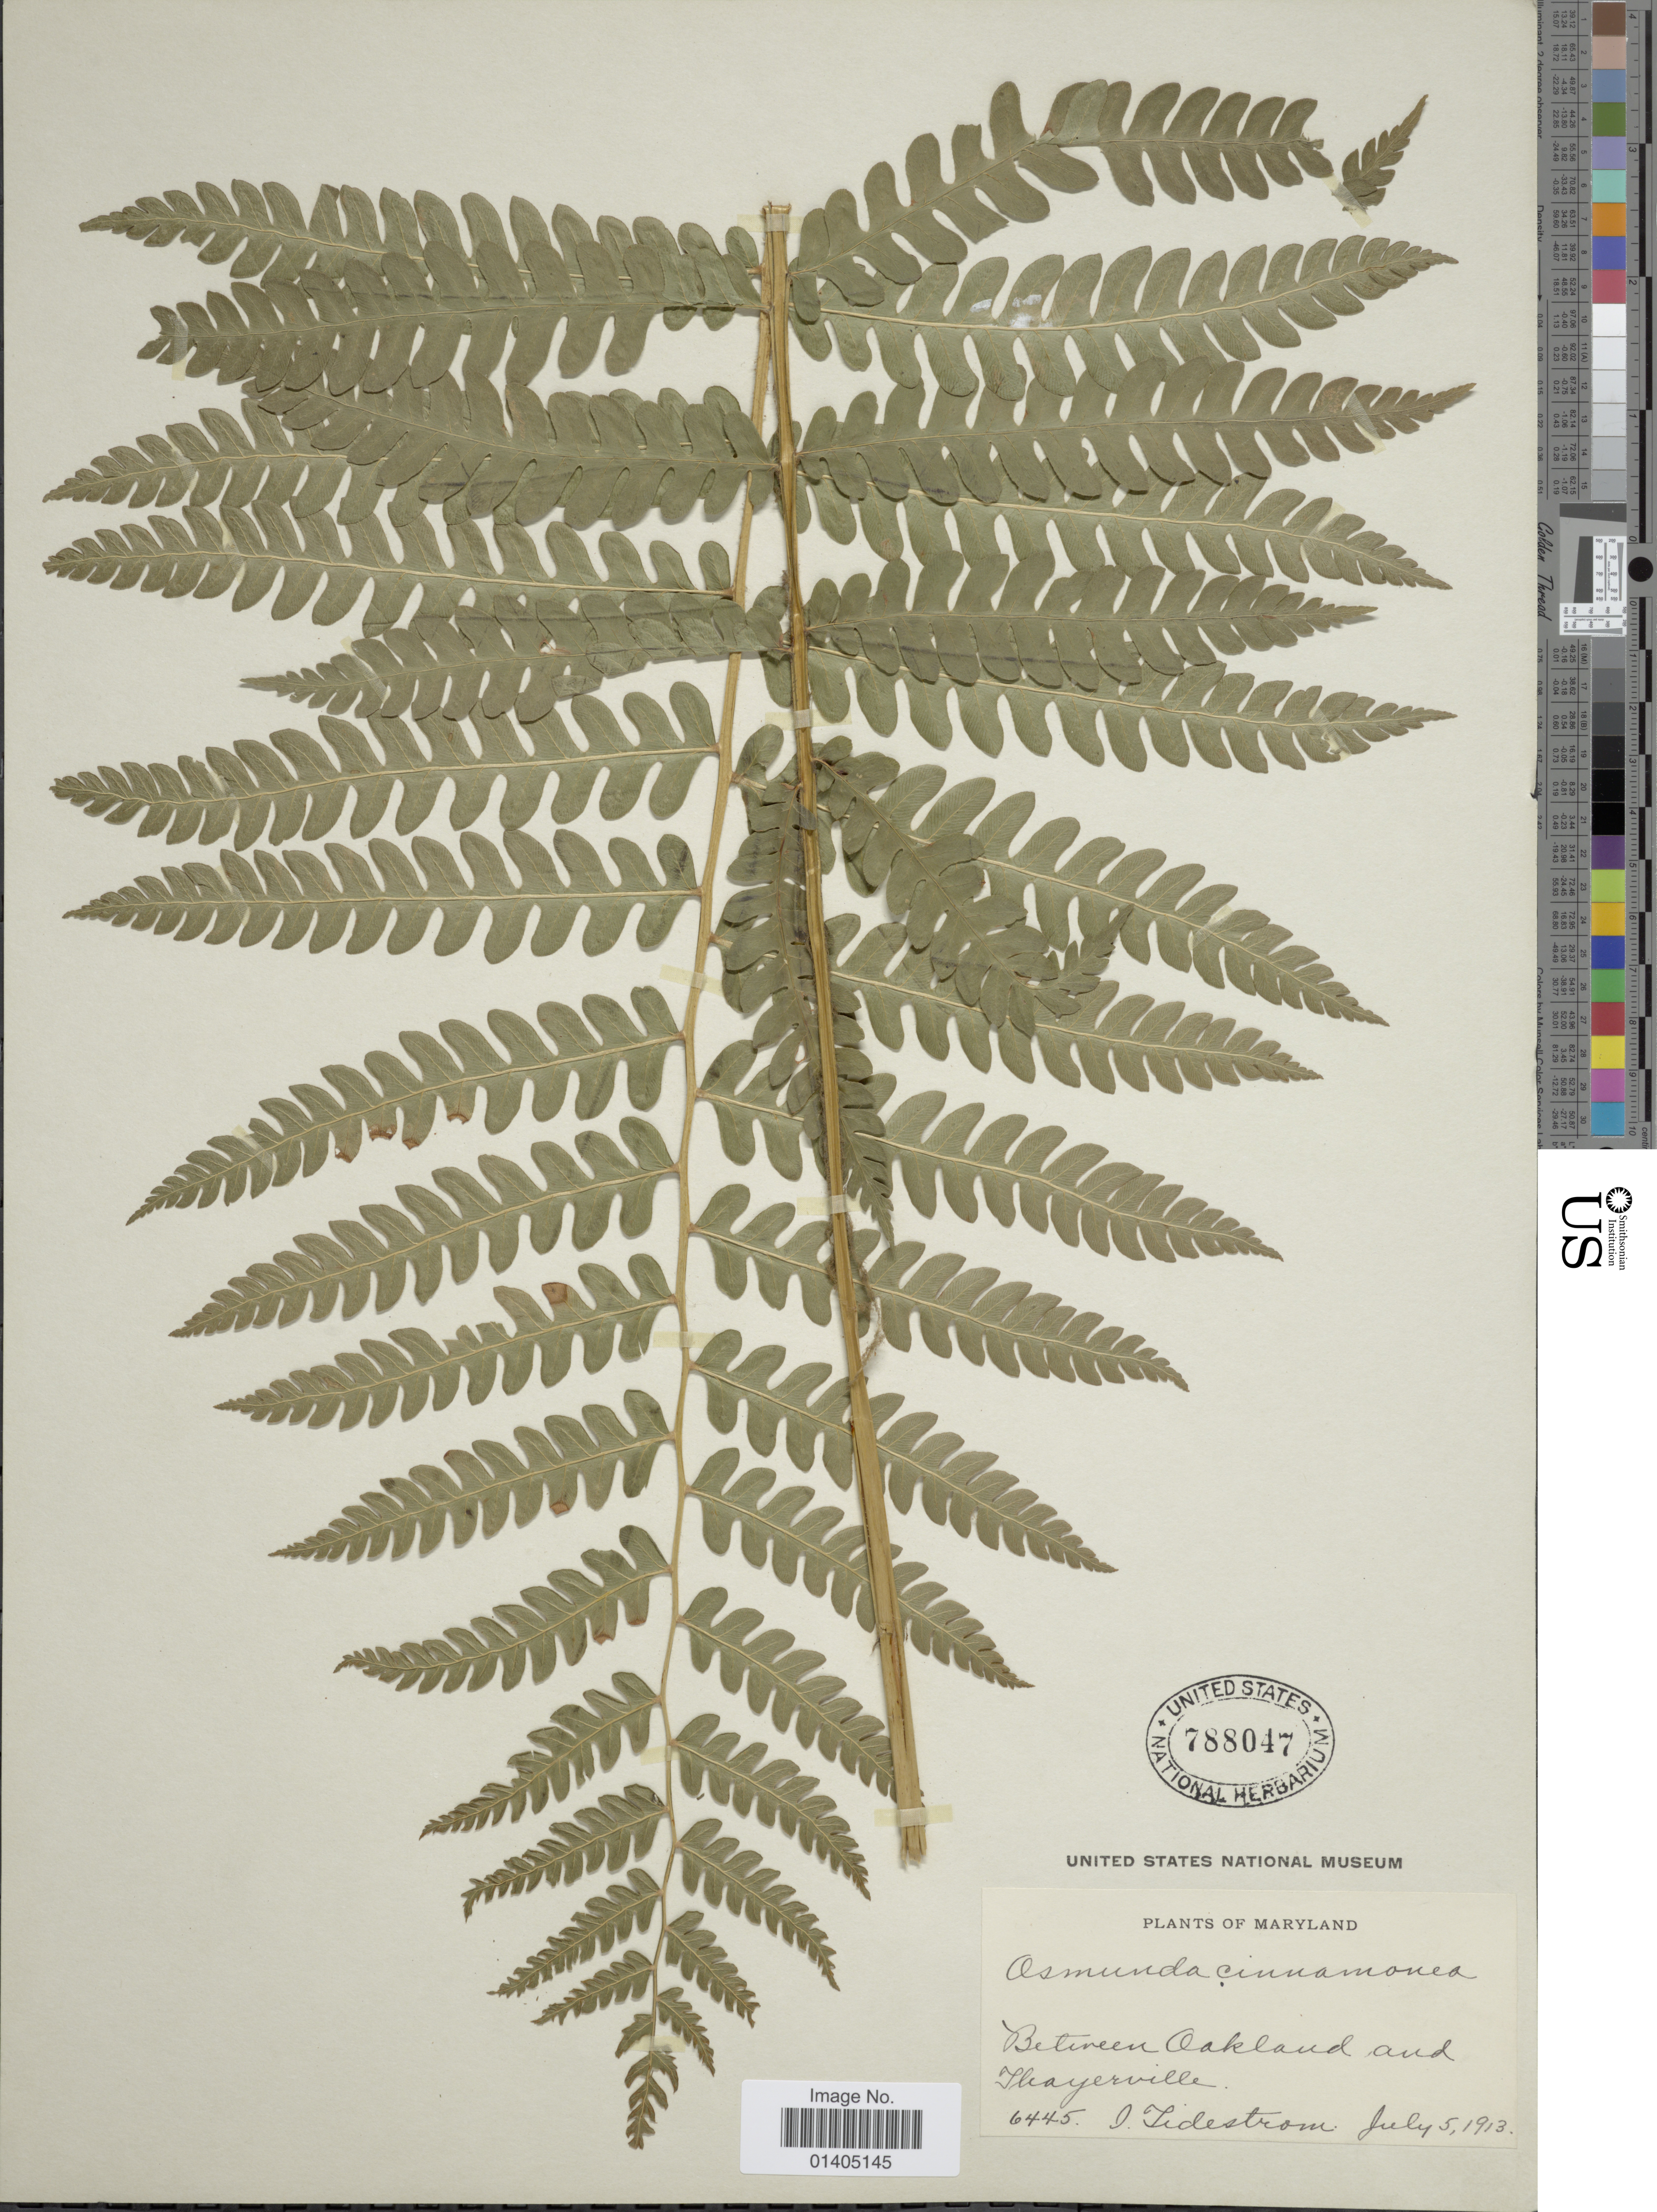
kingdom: Plantae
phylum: Tracheophyta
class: Polypodiopsida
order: Osmundales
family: Osmundaceae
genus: Osmundastrum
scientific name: Osmundastrum cinnamomeum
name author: (L.) C. Presl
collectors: I. Tidestorm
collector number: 6445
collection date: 1913-07-05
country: United States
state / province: Maryland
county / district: Garrett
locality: Between Oakland and Thayerville.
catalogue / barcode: US 788047